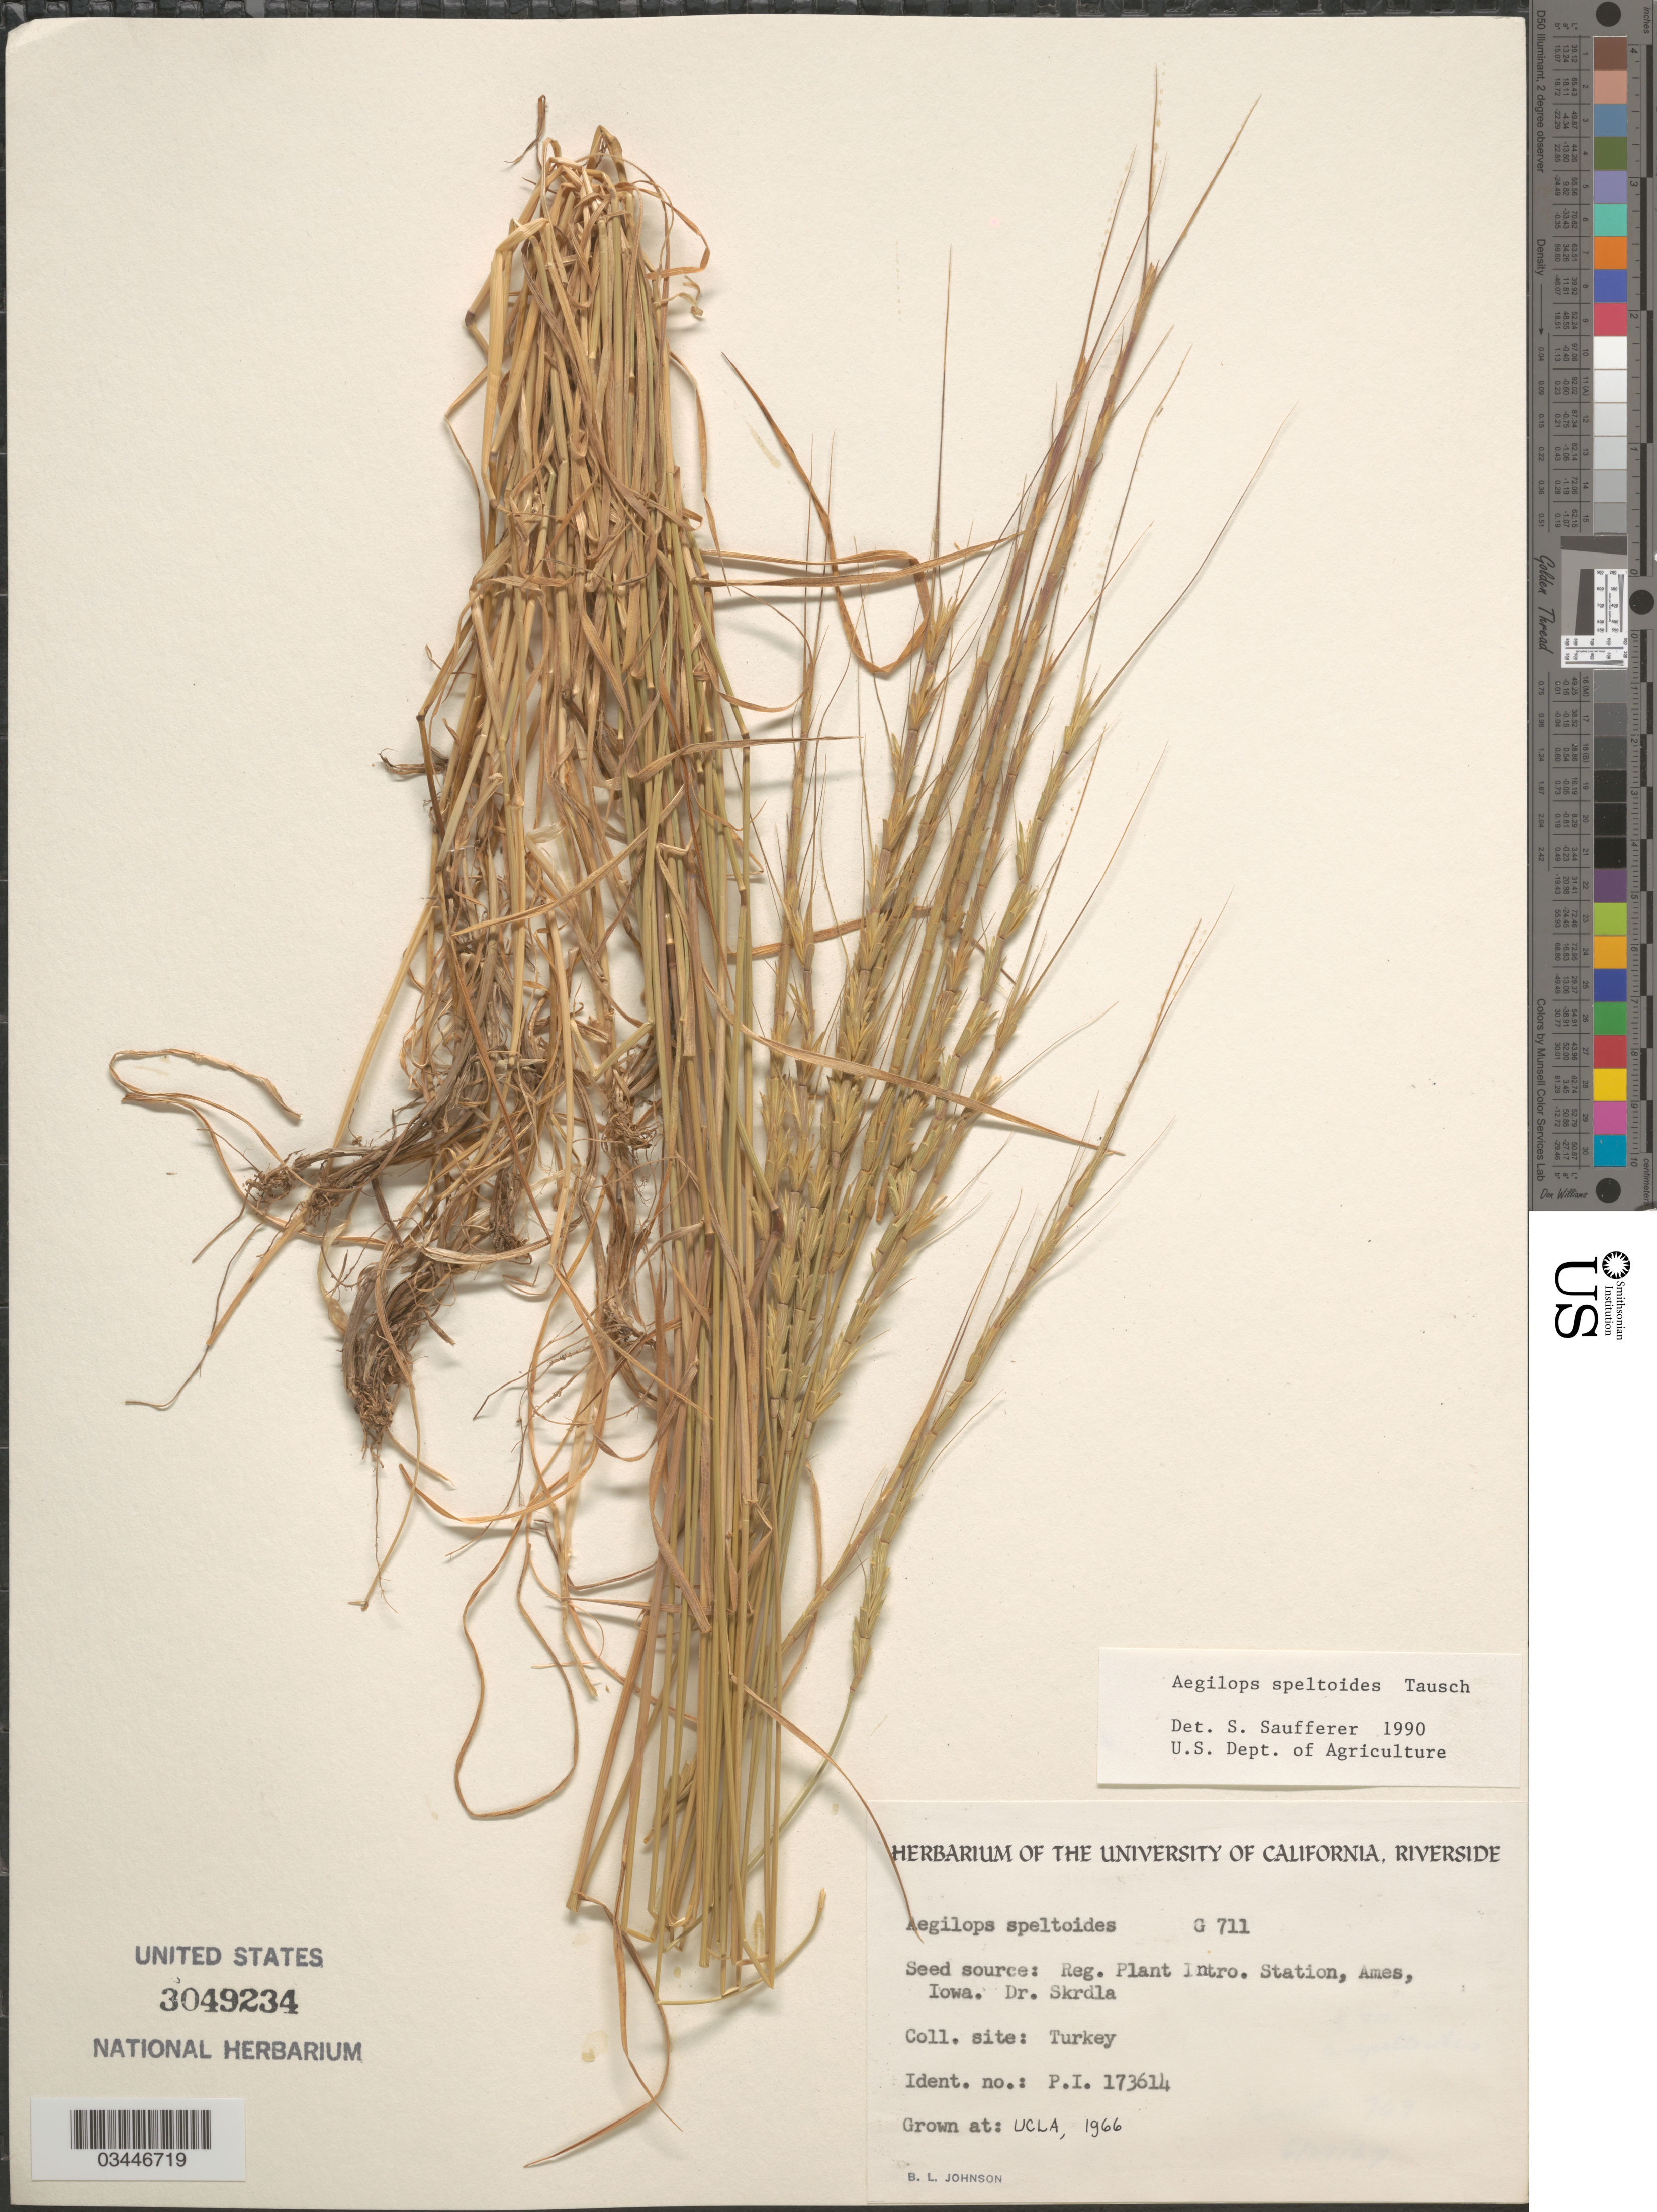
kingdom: Plantae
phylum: Tracheophyta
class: Liliopsida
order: Poales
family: Poaceae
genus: Aegilops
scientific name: Aegilops speltoides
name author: Tausch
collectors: B. Johnson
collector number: G711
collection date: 1966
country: United States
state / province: California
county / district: Los Angeles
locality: UCLA.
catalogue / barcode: US 3049234